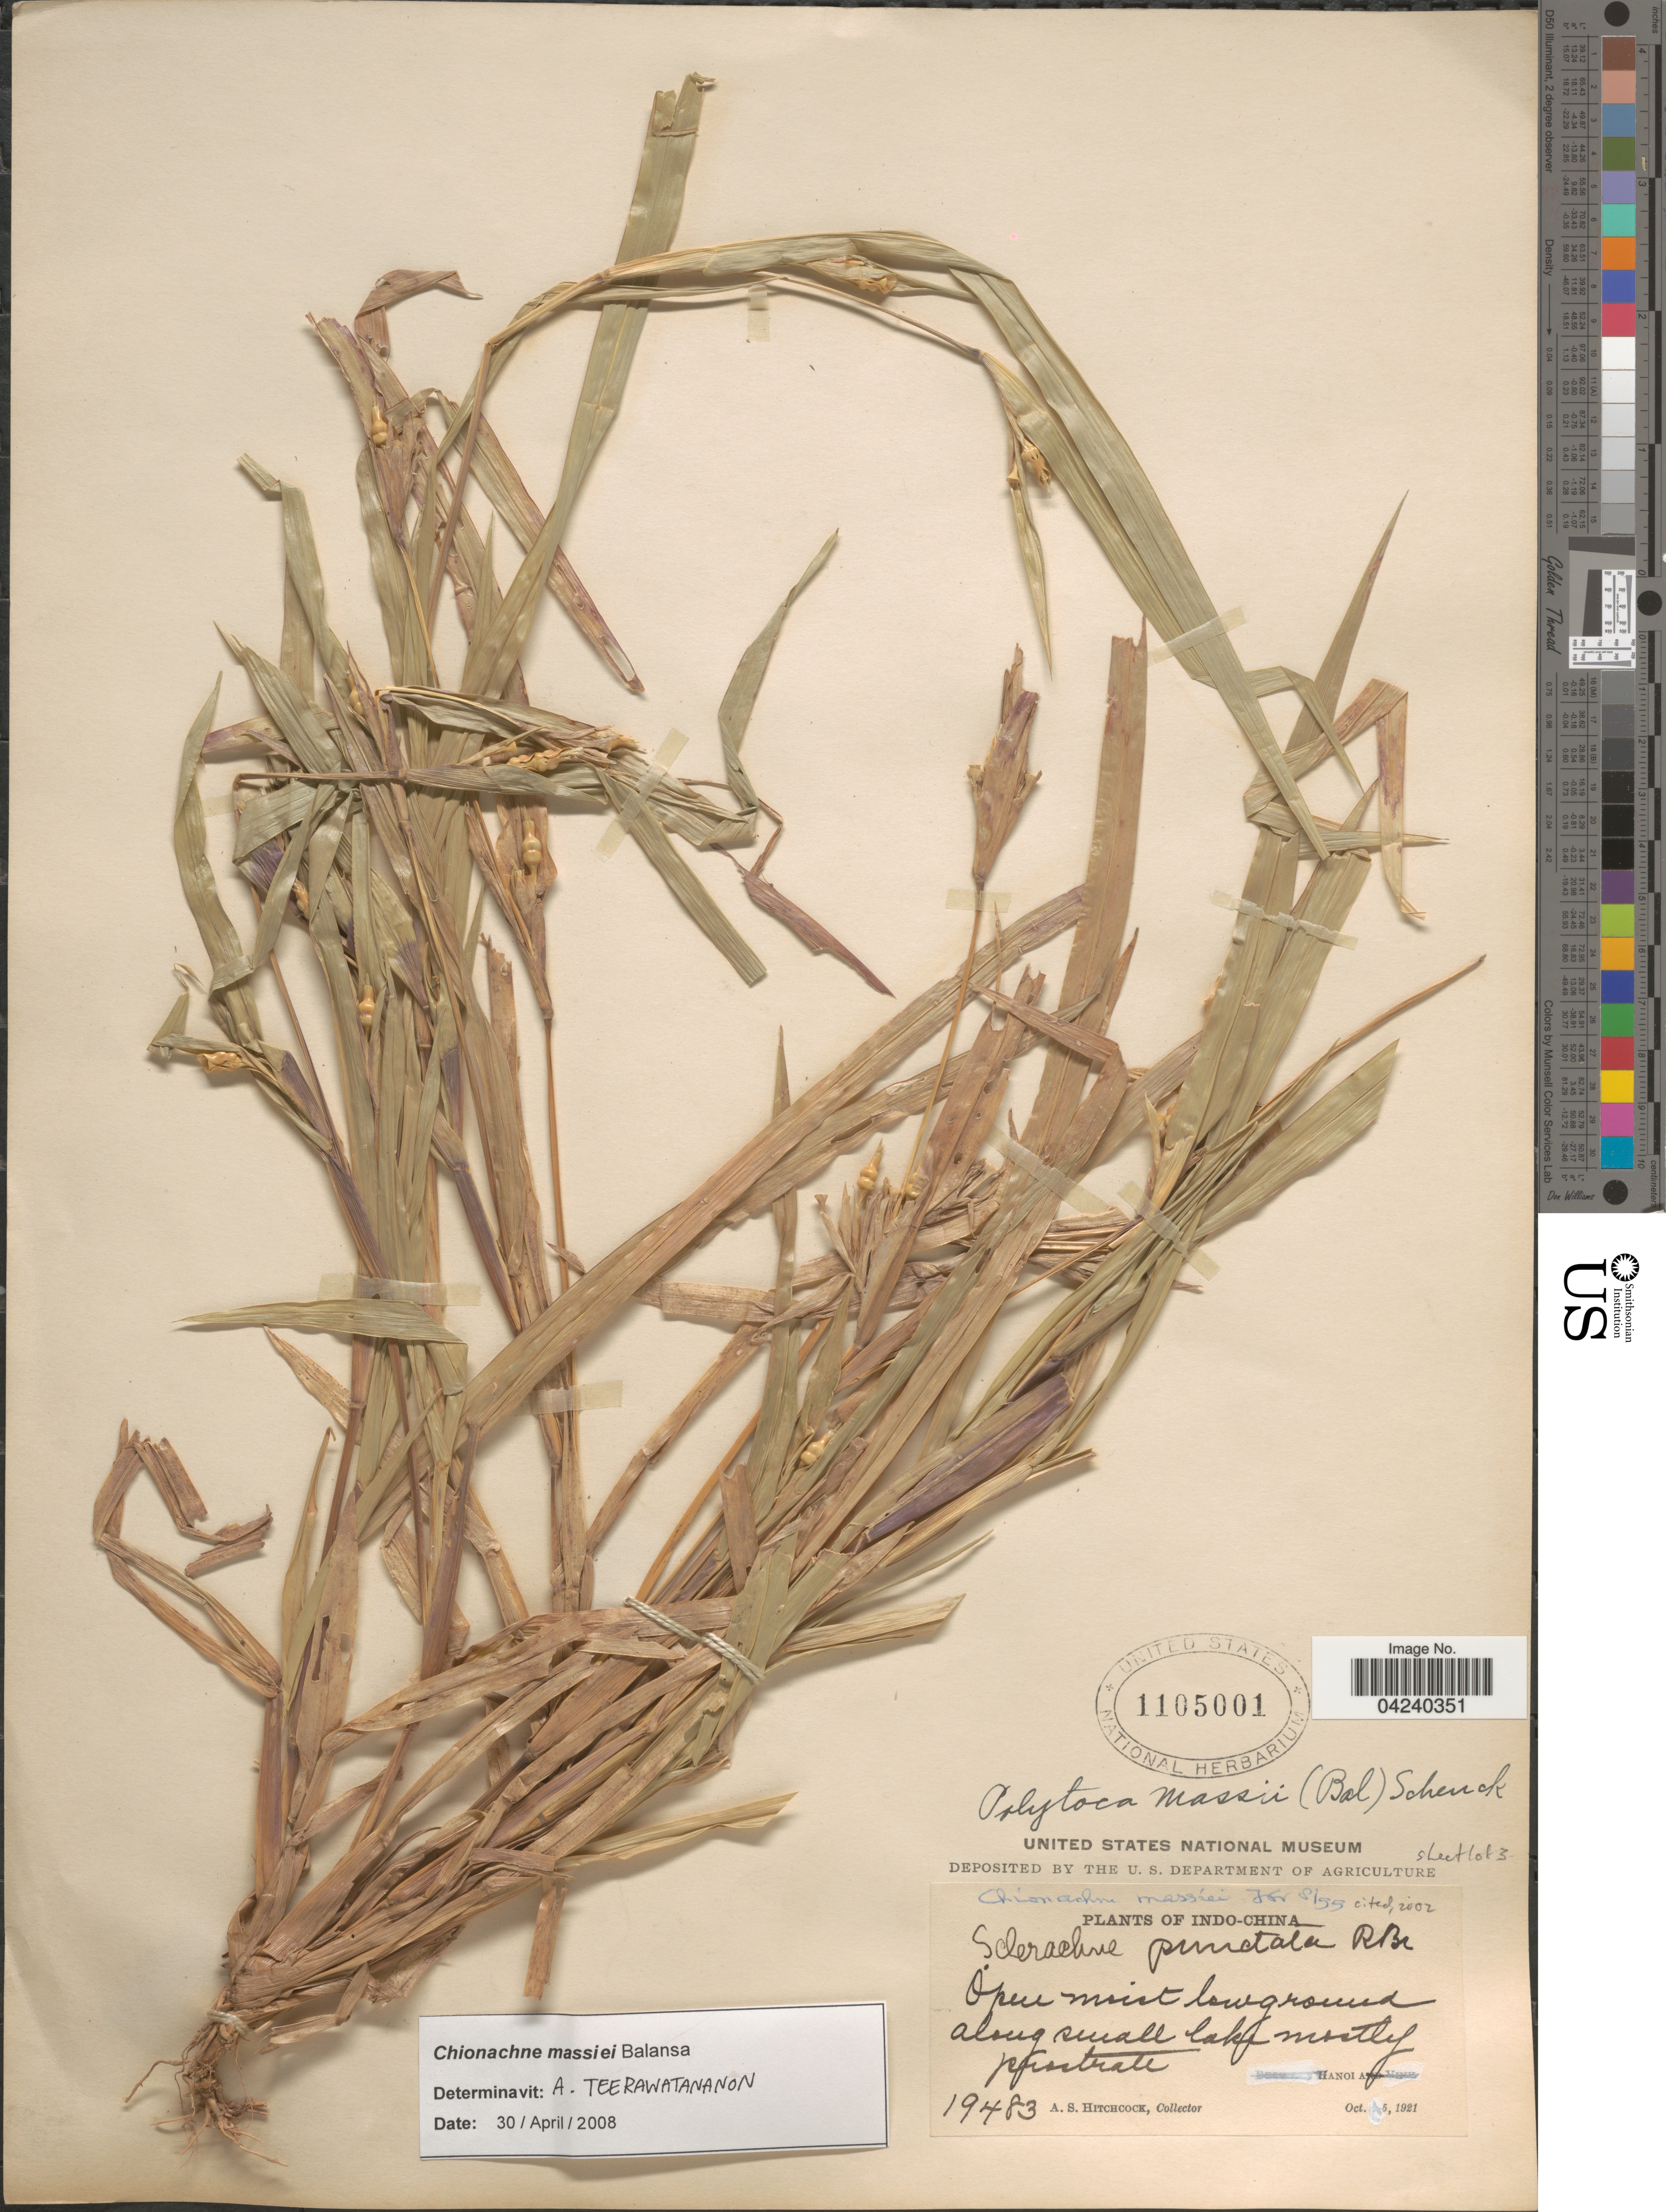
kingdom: Plantae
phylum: Tracheophyta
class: Liliopsida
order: Poales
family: Poaceae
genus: Chionachne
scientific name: Chionachne massiei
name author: Balansa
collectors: A. S. Hitchcock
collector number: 19483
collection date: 1921-10-05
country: Vietnam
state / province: Ha Noi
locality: Indo-China. Hanoi.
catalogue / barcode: US 1105001